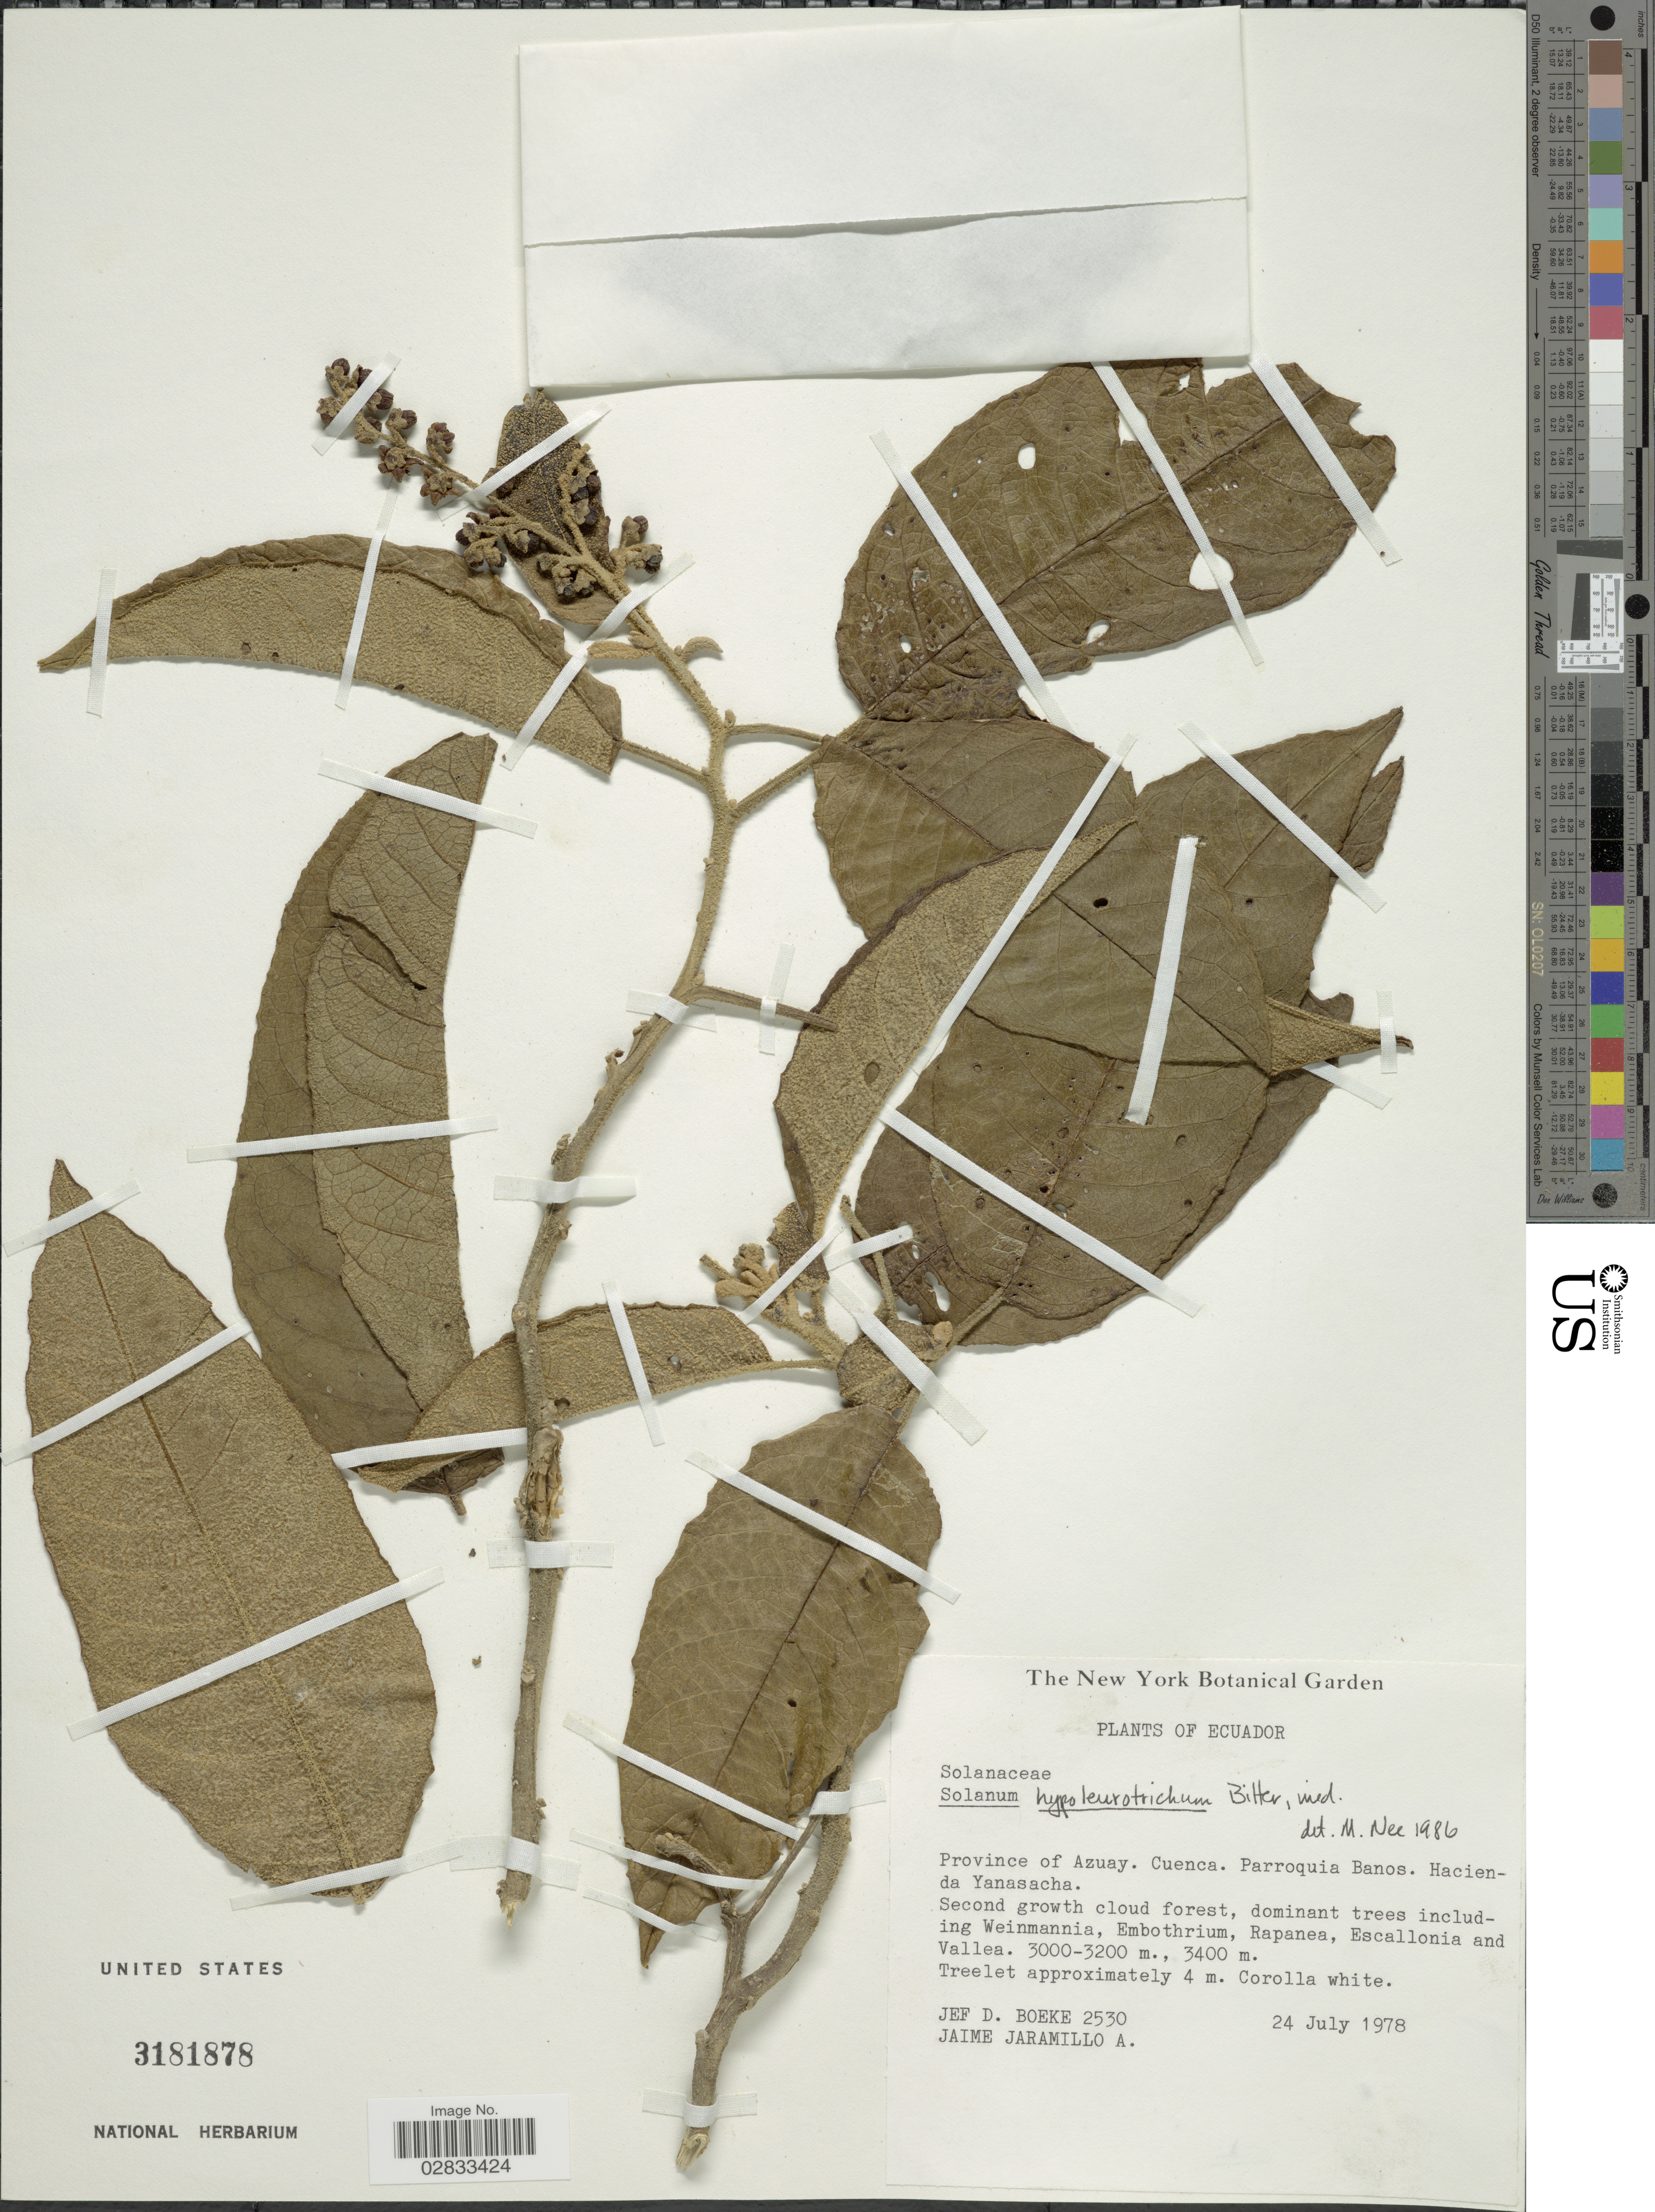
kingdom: Plantae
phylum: Tracheophyta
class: Magnoliopsida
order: Solanales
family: Solanaceae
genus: Solanum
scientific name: Solanum hypaleurotrichum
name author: Bitter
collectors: J. Boeke & J. L. Jaramillo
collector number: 2530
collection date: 1978-07-24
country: Ecuador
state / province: Azuay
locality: Province of Azuay. Cuenca. Parroquia Banos. Hacienda Yanasacha.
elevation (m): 3000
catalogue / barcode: US 3181878